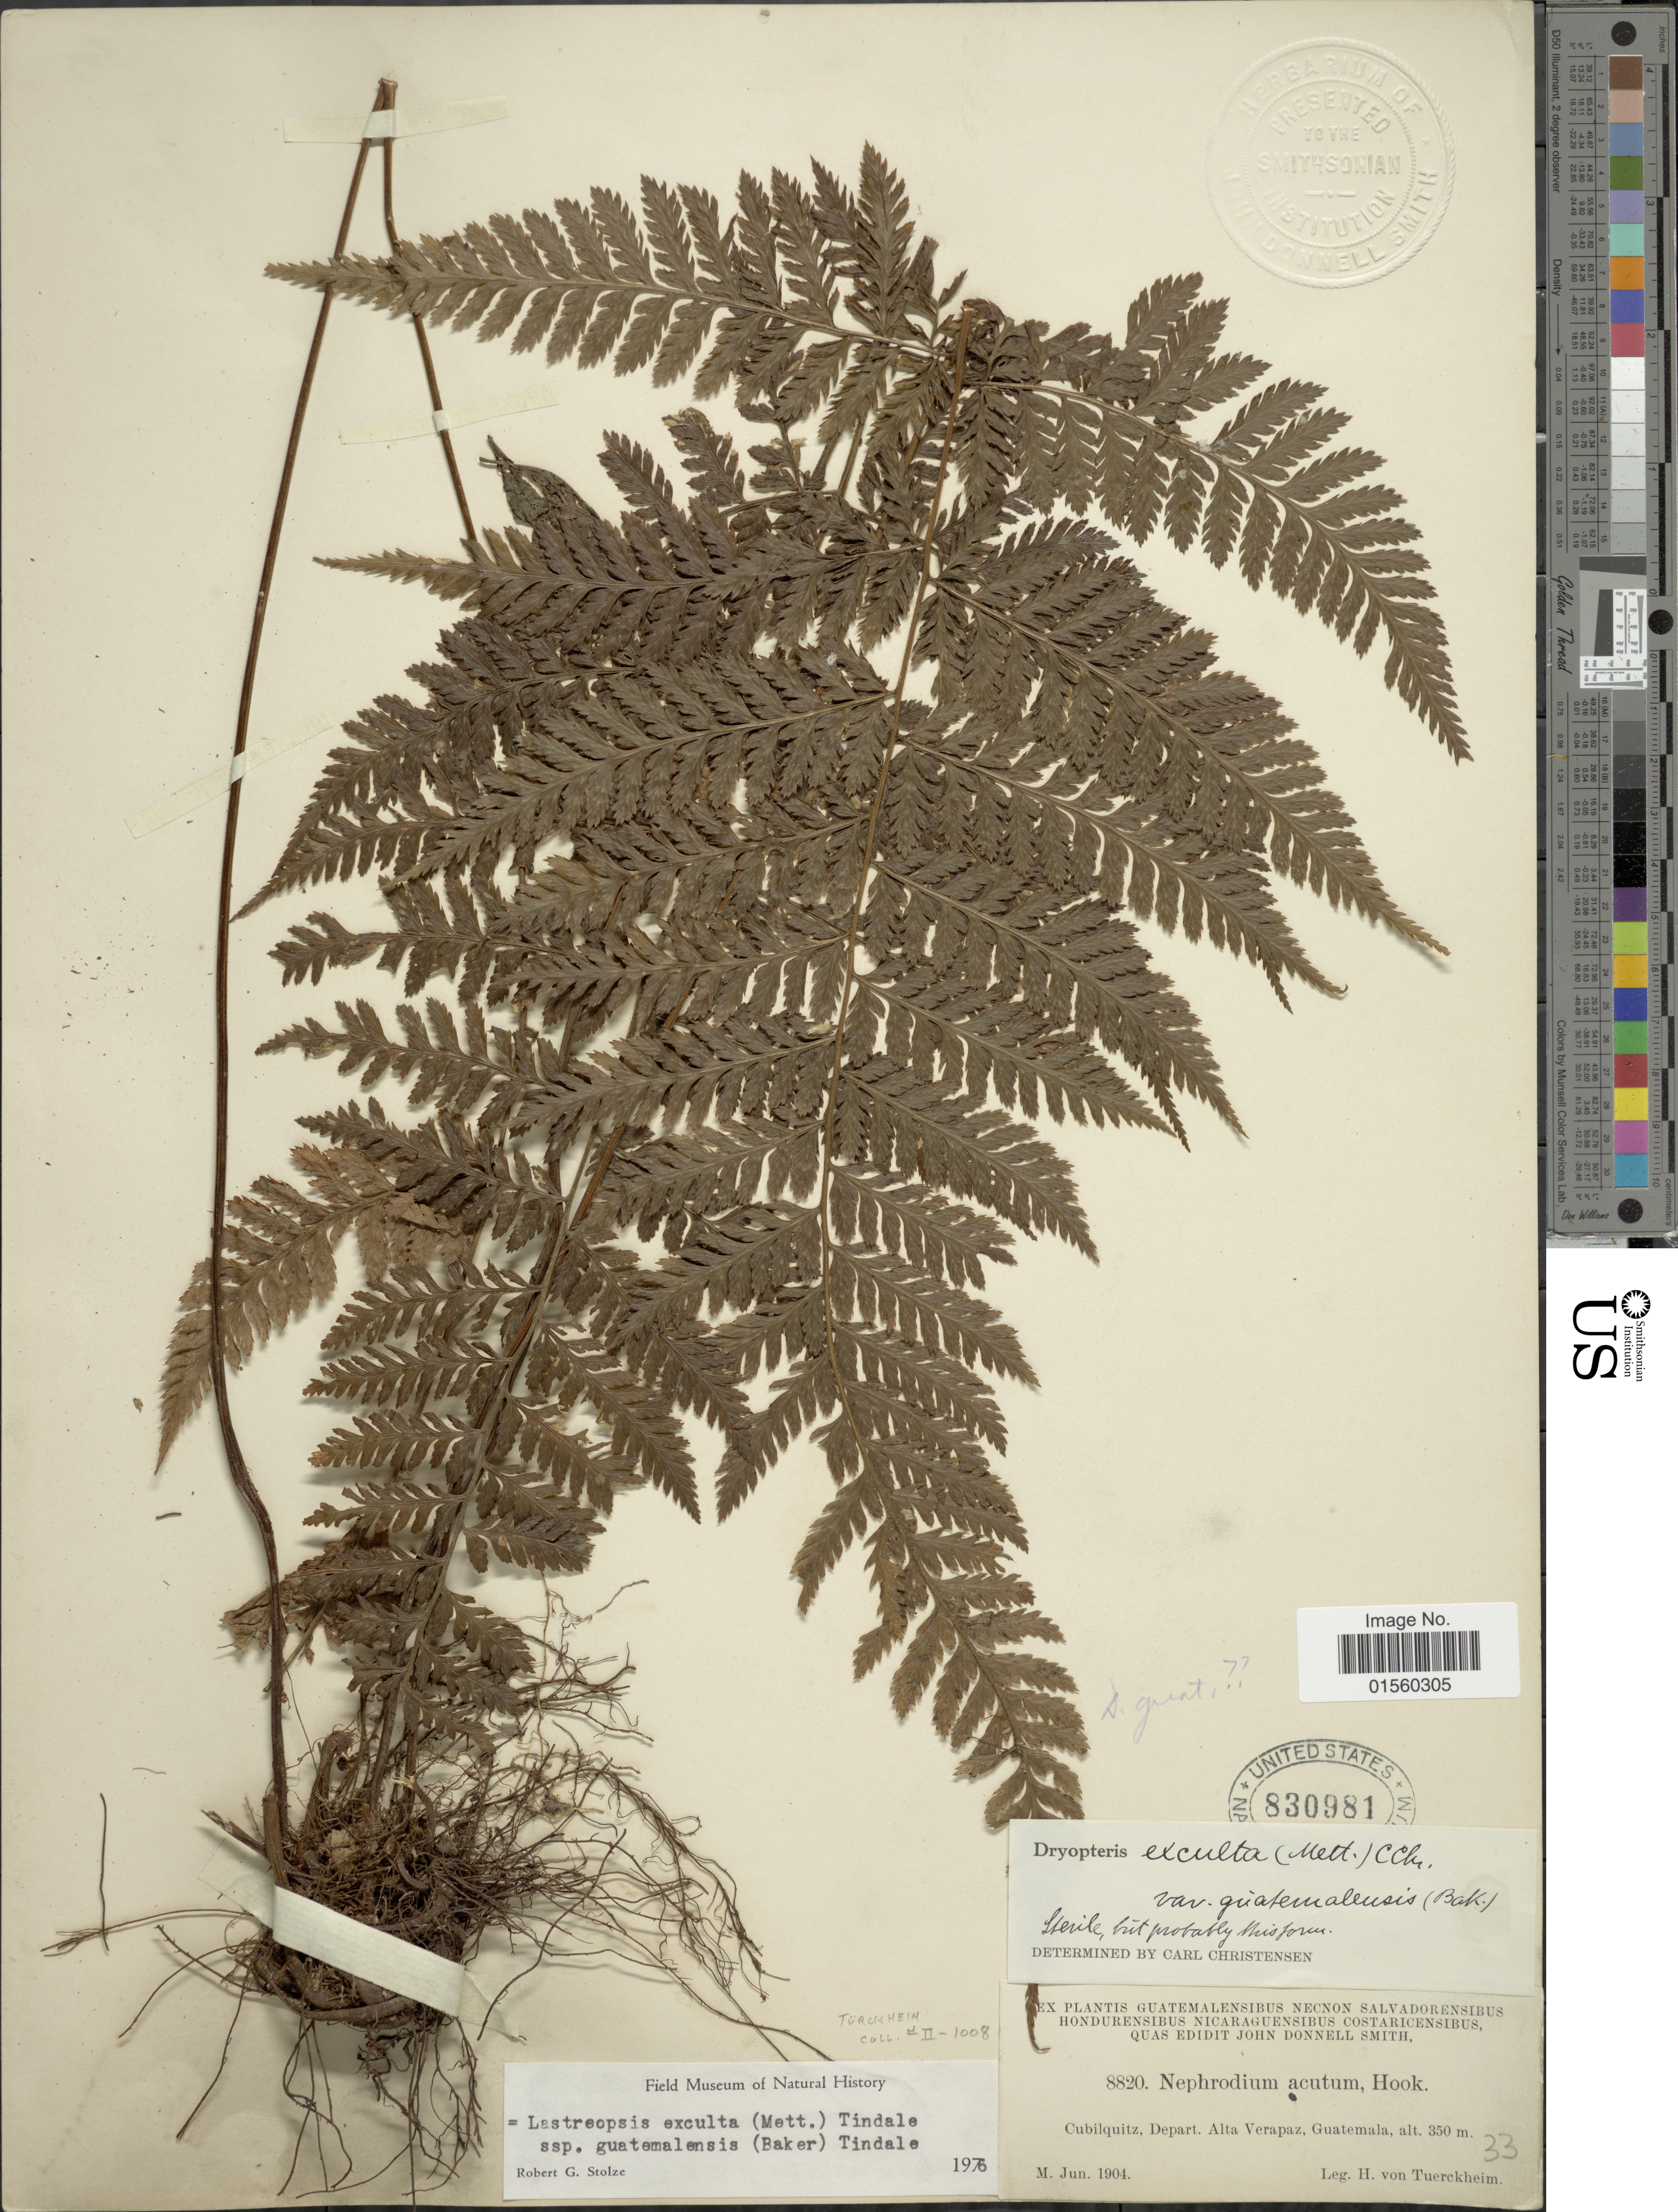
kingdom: Plantae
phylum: Tracheophyta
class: Polypodiopsida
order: Polypodiales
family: Dryopteridaceae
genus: Parapolystichum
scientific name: Parapolystichum excultum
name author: (Mett.) Labiak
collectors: H. von Türckheim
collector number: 8820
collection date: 1904-06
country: Guatemala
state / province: Alta Verapaz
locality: Cubilquitz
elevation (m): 350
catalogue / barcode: US 830981